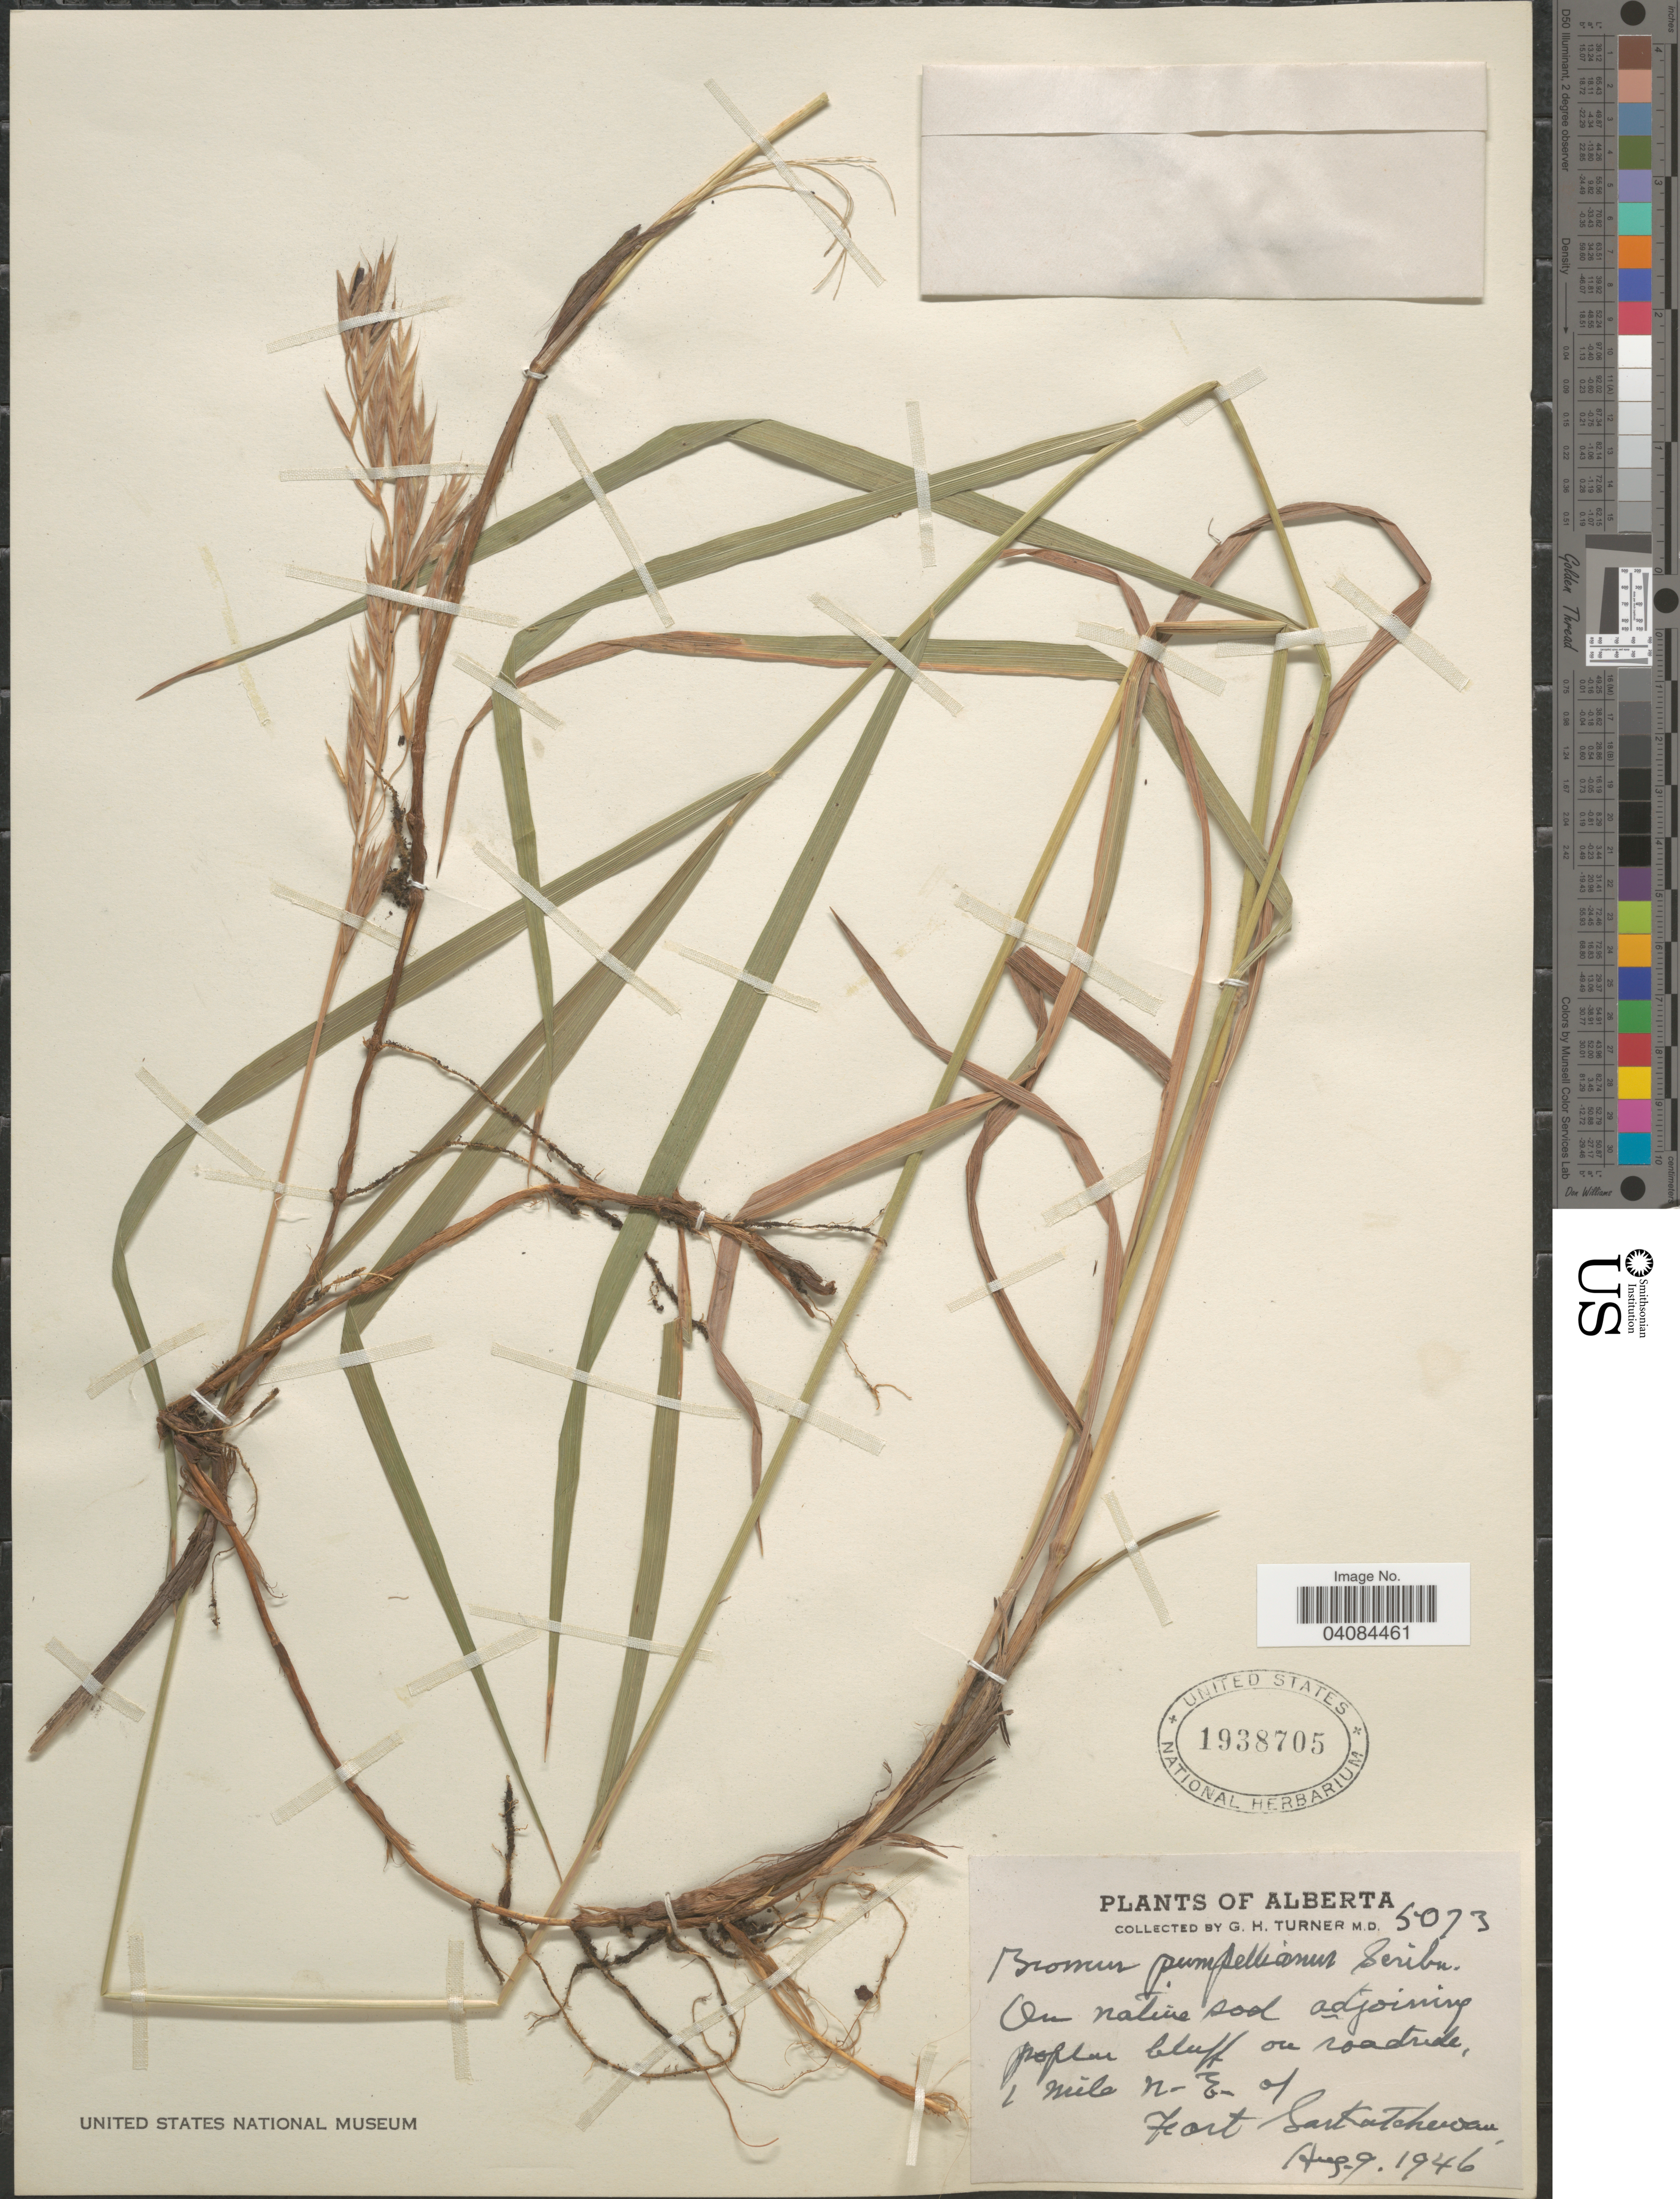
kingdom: Plantae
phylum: Tracheophyta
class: Liliopsida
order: Poales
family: Poaceae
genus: Bromus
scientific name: Bromus pumpellianus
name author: Scribn.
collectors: G. H. Turner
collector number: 5073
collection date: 1946-08-09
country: Canada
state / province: Alberta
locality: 1 mile n. E. of Fort Saskatchewan.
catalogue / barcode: US 1938705